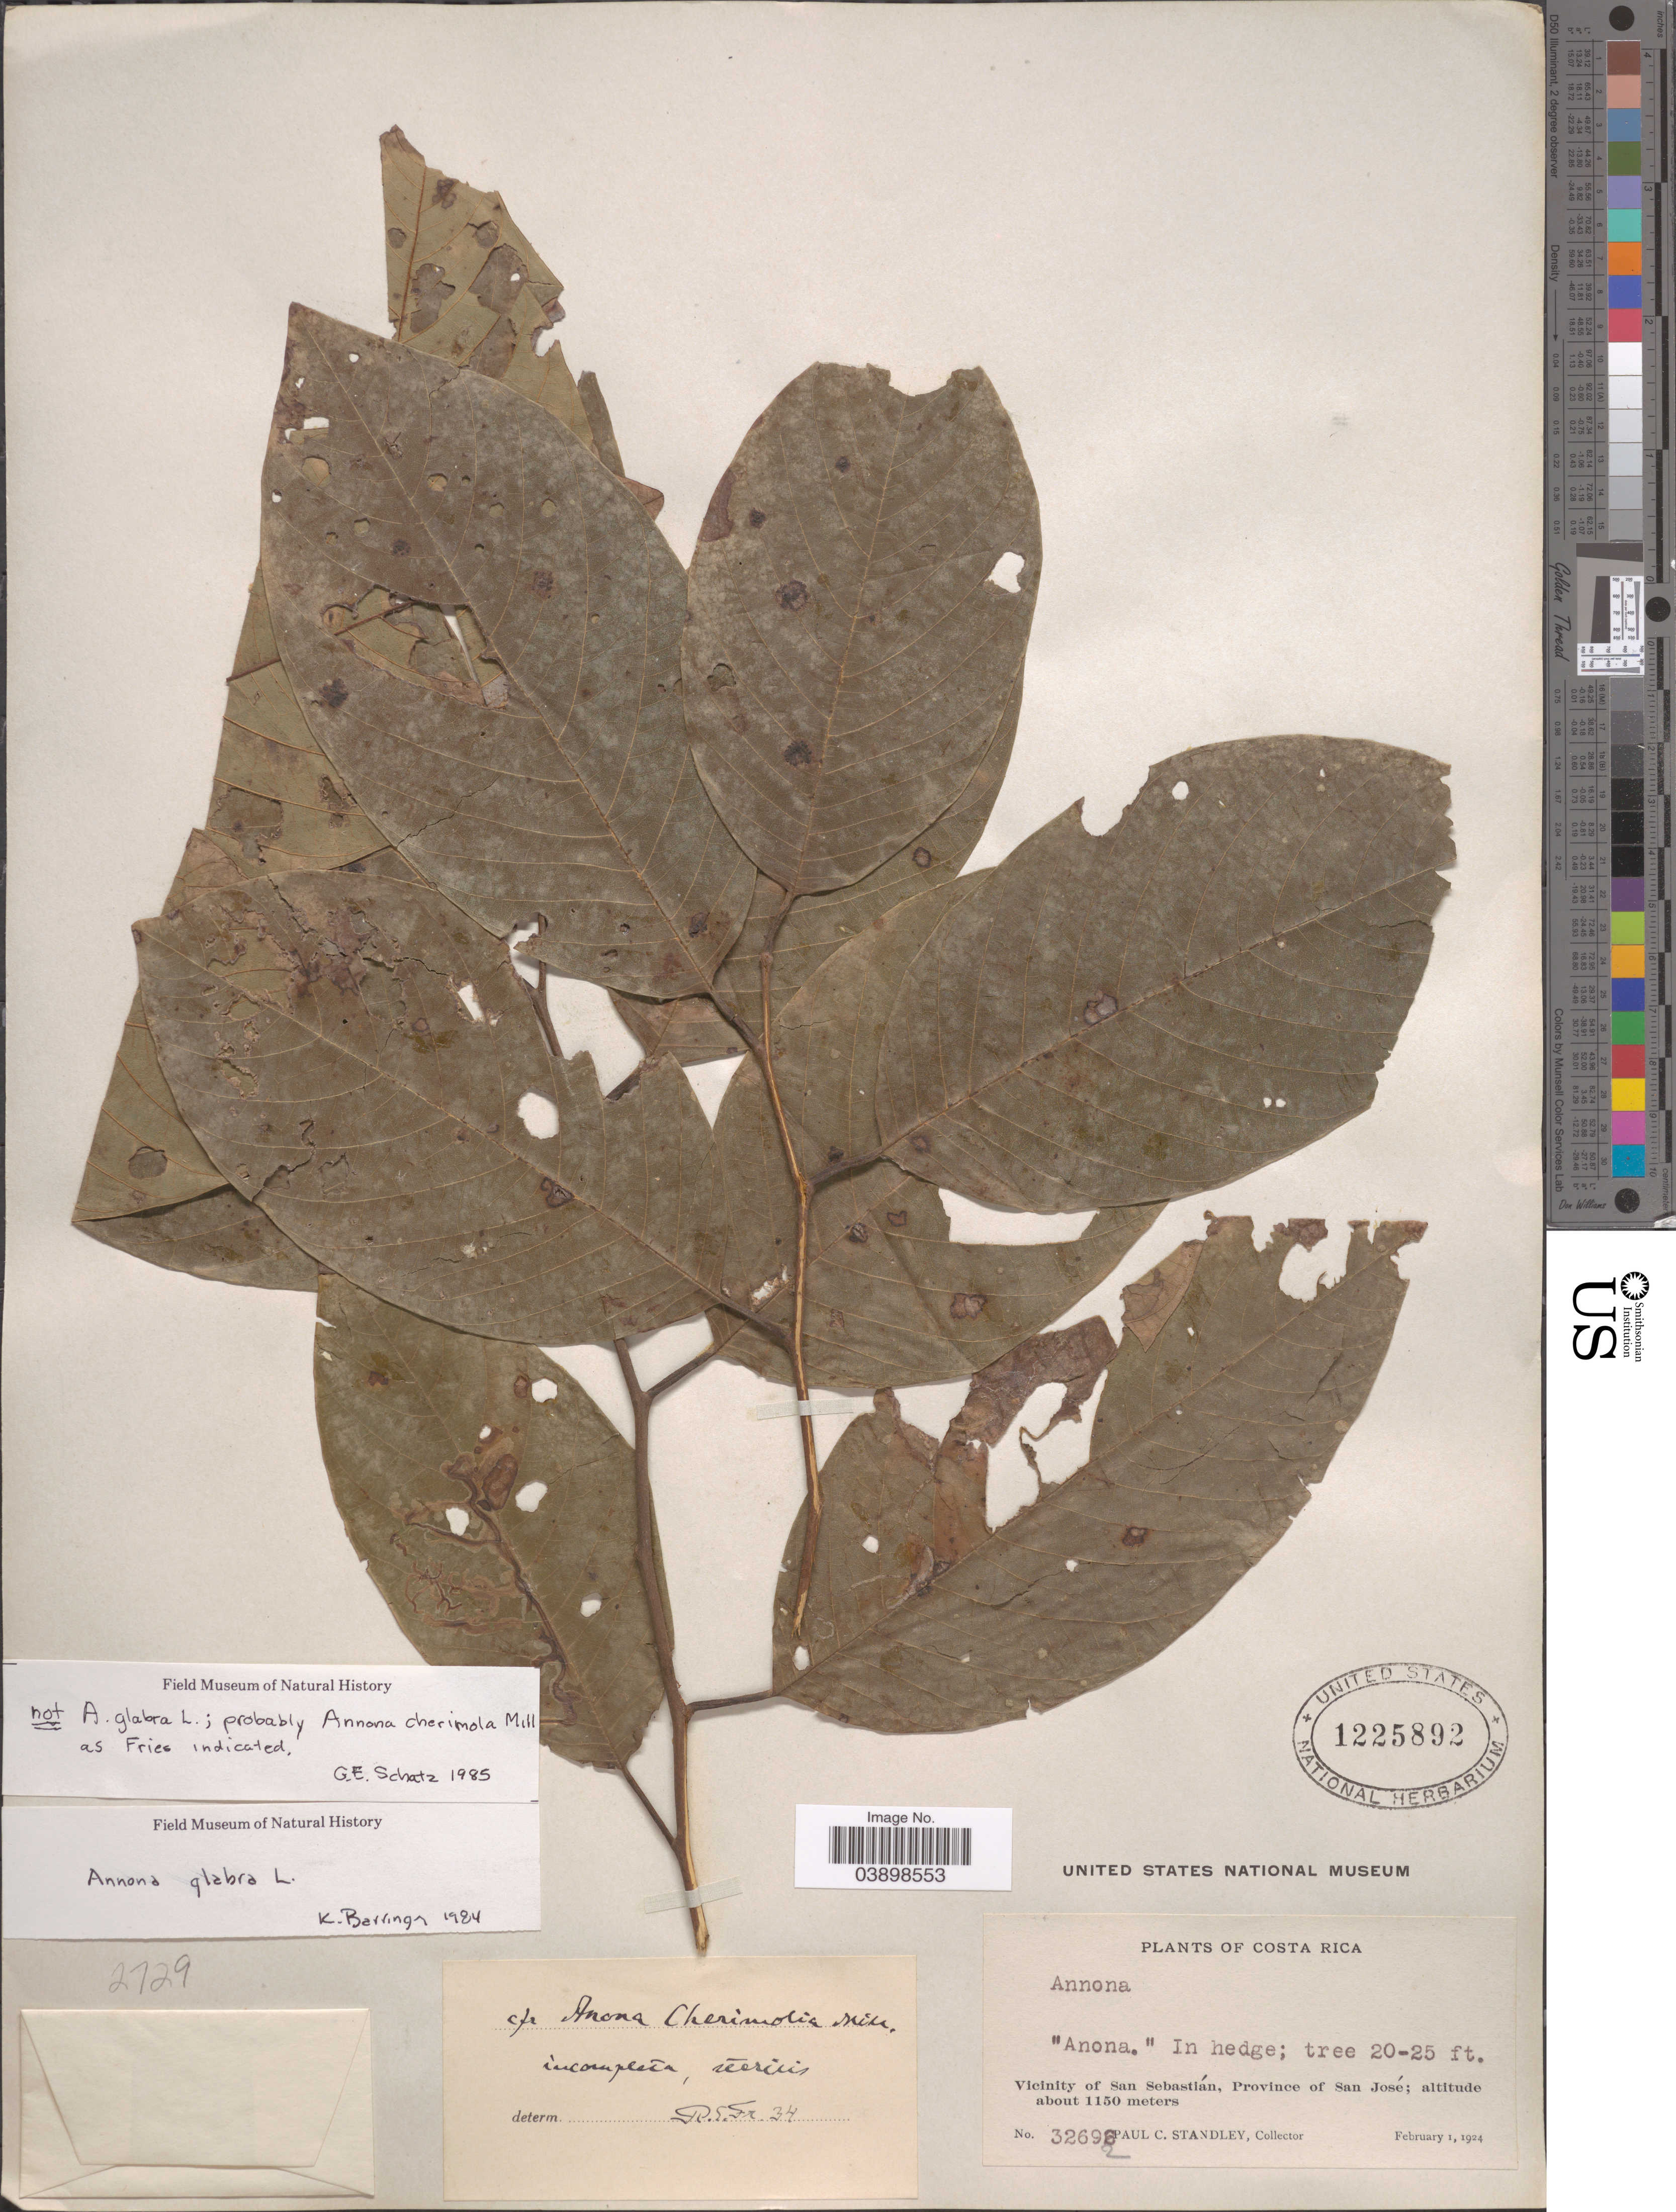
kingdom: Plantae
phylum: Tracheophyta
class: Magnoliopsida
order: Magnoliales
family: Annonaceae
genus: Annona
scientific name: Annona cherimola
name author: Mill.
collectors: P. C. Standley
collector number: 32692*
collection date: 1924-02-01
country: Costa Rica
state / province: San José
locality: Vicinity of San Sebastían, Province of San José.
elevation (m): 1150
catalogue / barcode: US 1225892